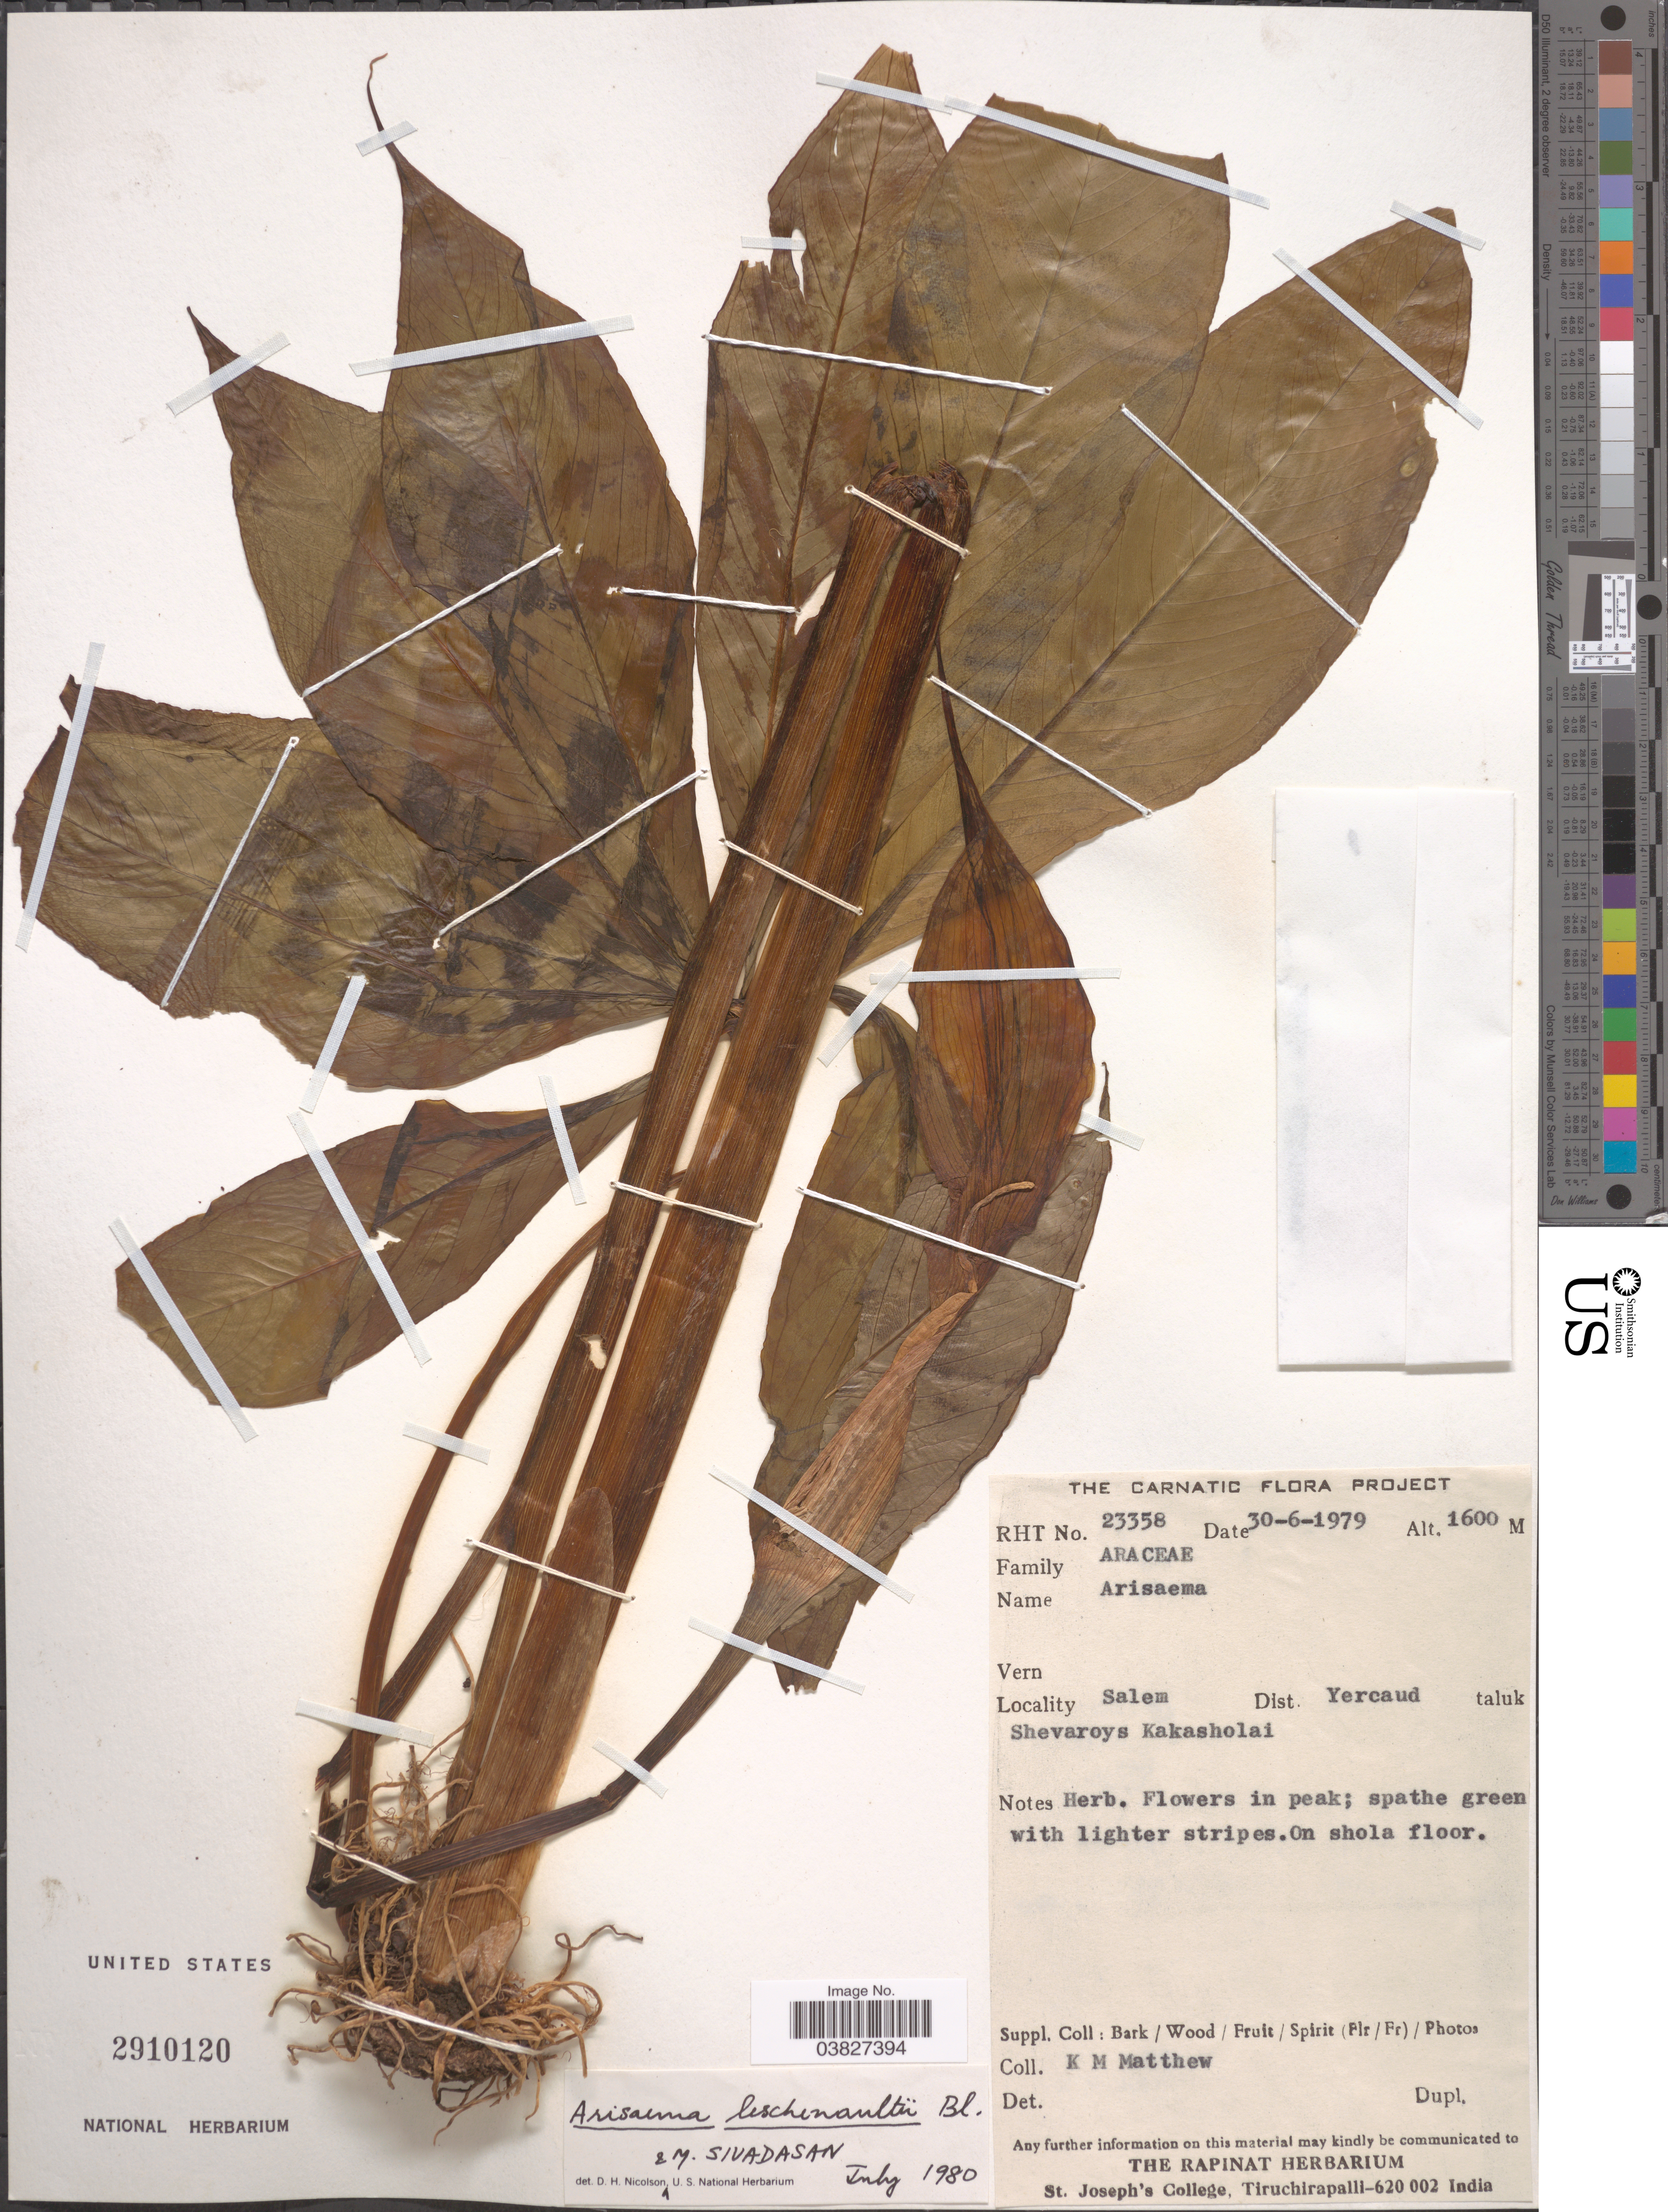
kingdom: Plantae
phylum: Tracheophyta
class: Liliopsida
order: Alismatales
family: Araceae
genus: Arisaema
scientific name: Arisaema leschenaultii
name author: Blume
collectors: K. M. Matthew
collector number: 23358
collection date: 1979-06-30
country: India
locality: Salem Dist. Yercaud taluk. Shevaroys Kakasholai.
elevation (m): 1600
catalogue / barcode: US 2910120